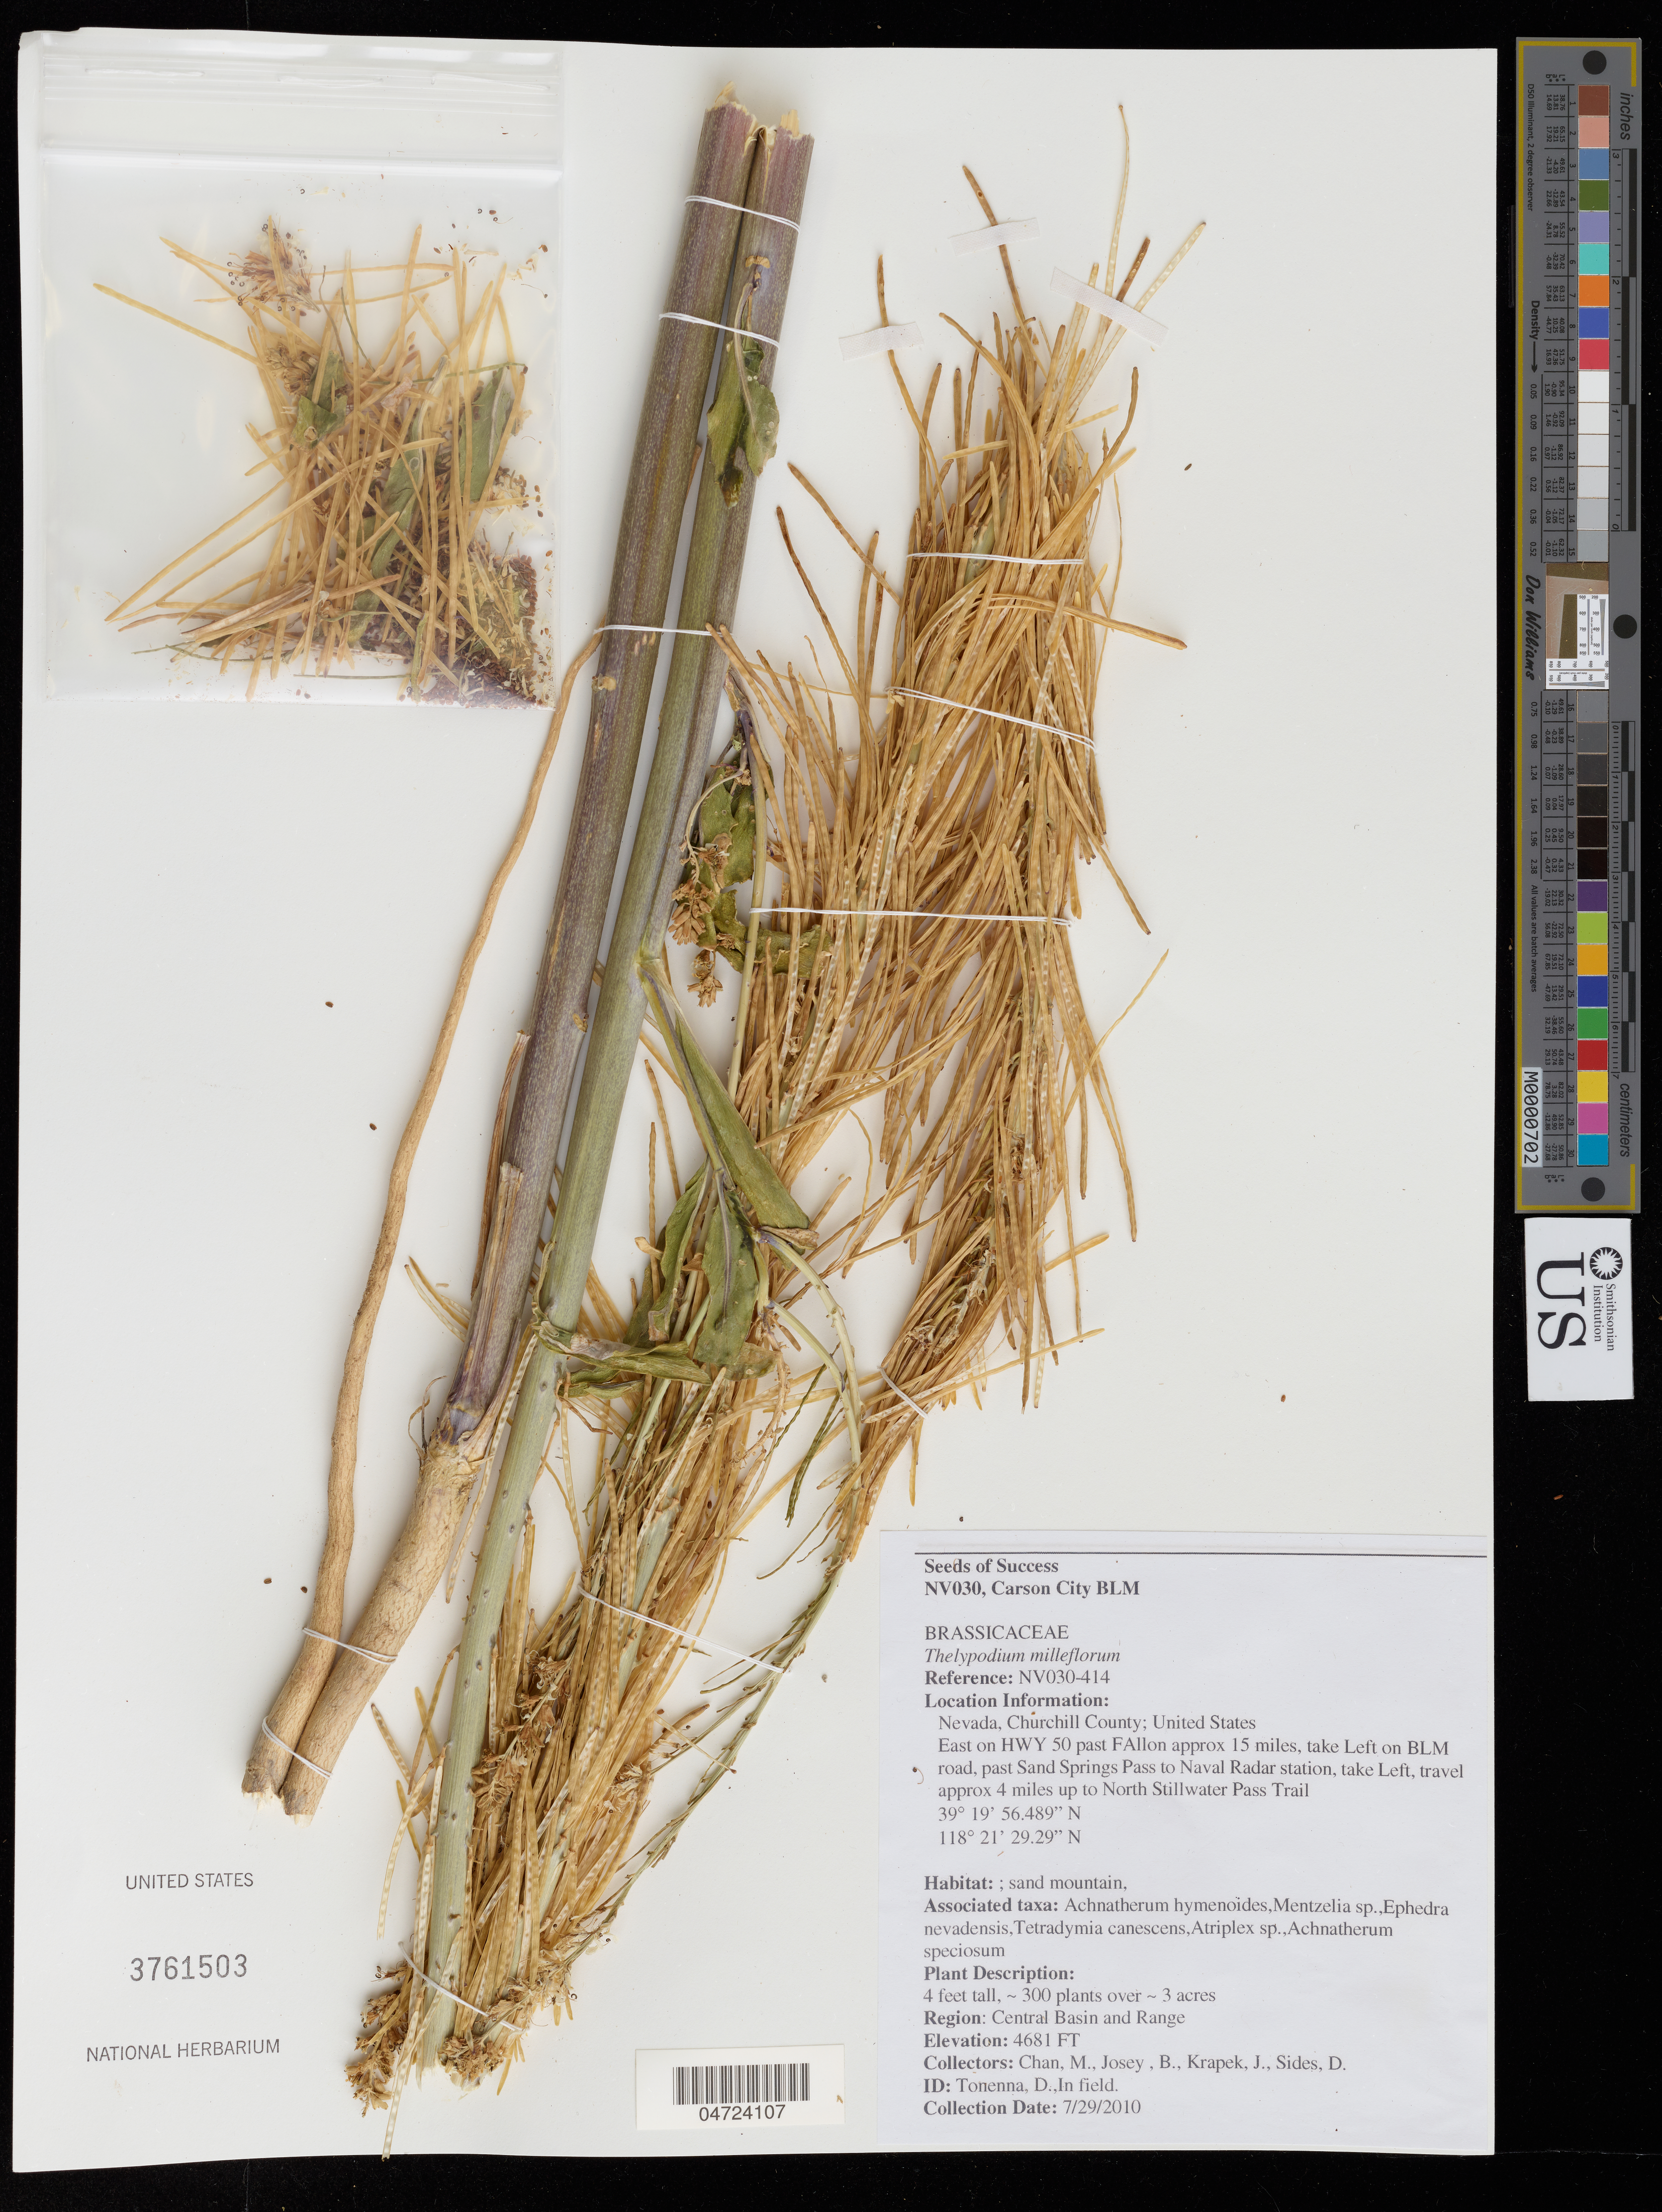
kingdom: Plantae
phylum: Tracheophyta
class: Magnoliopsida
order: Brassicales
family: Brassicaceae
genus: Thelypodium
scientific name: Thelypodium milleflorum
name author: A. Nelson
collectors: M. Chan, B. Josey, J. Krapek & D. Sides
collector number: NV030-414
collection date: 2010-07-29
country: United States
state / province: Nevada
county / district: Churchill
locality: Churchill County. East on HWY 50 past Fallon approx 15 miles, take Left on BLM road, past Sand Springs Pass to Naval Radar station, take Left, travel approx 4 miles up to North Stillwater Pass Trail. Region: Central Basin and Range.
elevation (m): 1427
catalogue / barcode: US 3761503